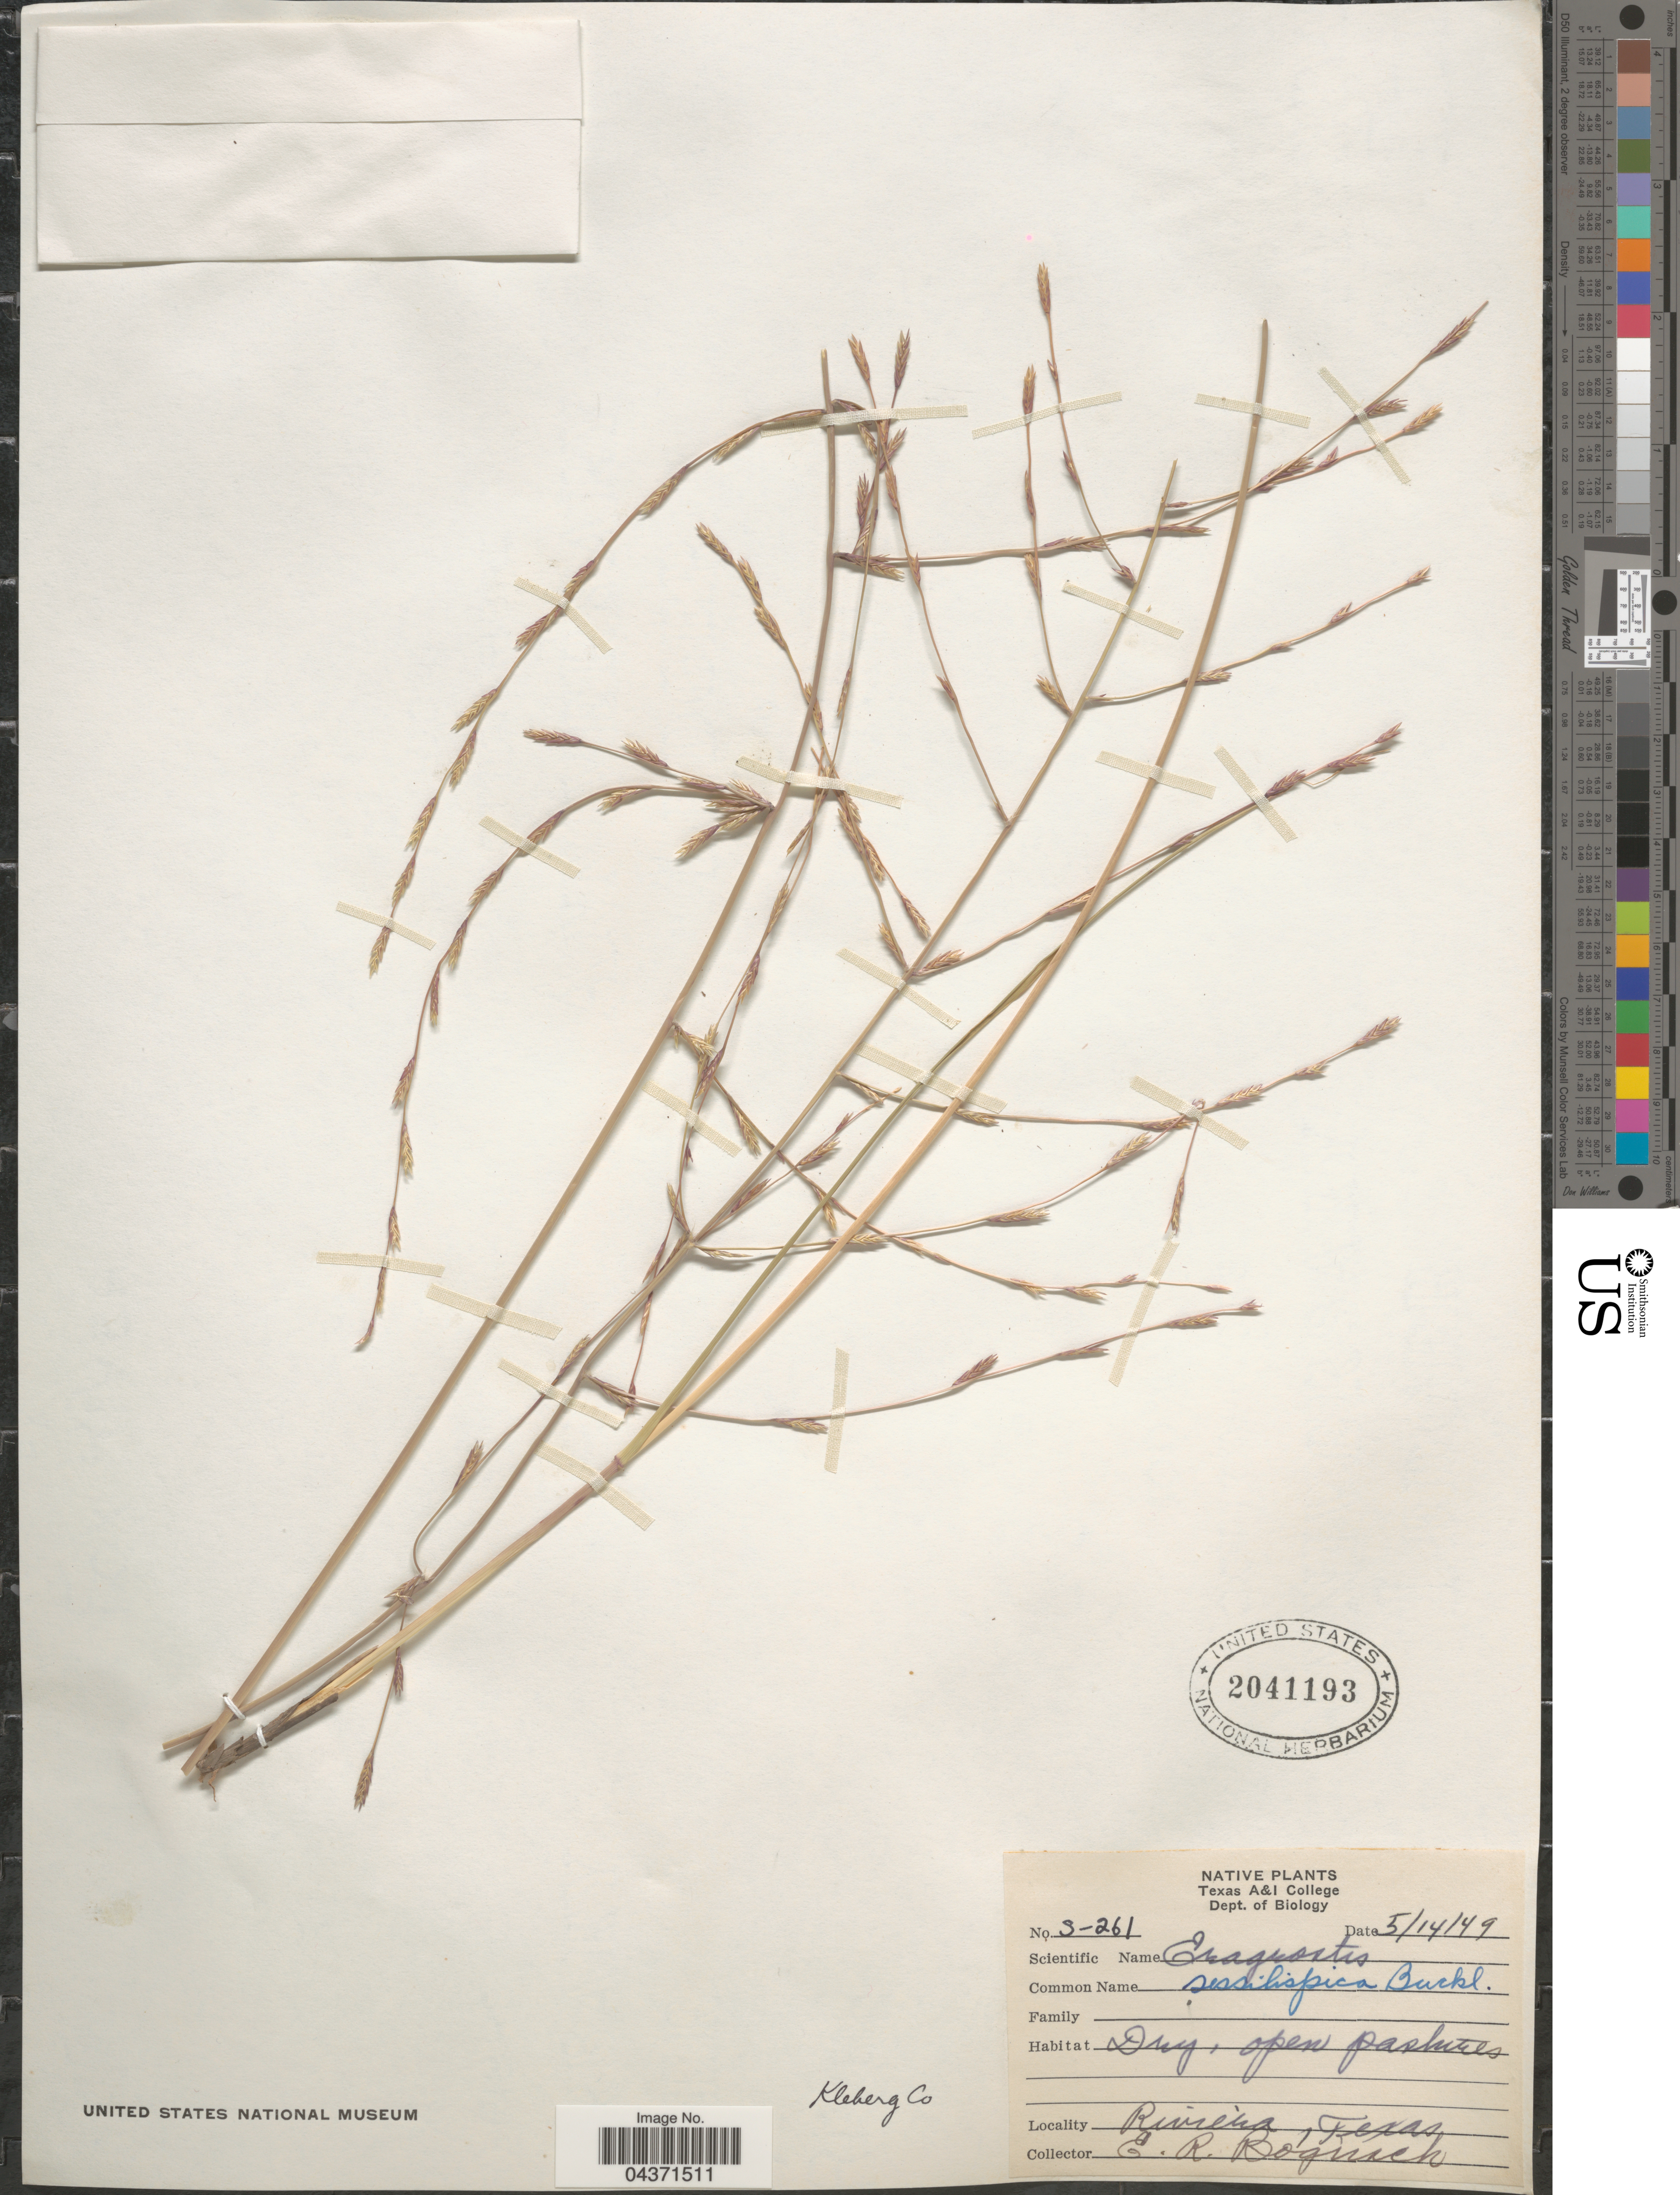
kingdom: Plantae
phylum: Tracheophyta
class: Liliopsida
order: Poales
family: Poaceae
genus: Eragrostis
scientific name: Eragrostis sessilispica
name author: Buckley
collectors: E. Bogusch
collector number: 3-261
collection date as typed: Transcribed d/m/y: 14/5/49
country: United States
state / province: Texas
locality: Kleberg Co. Riviera.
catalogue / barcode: US 2041193